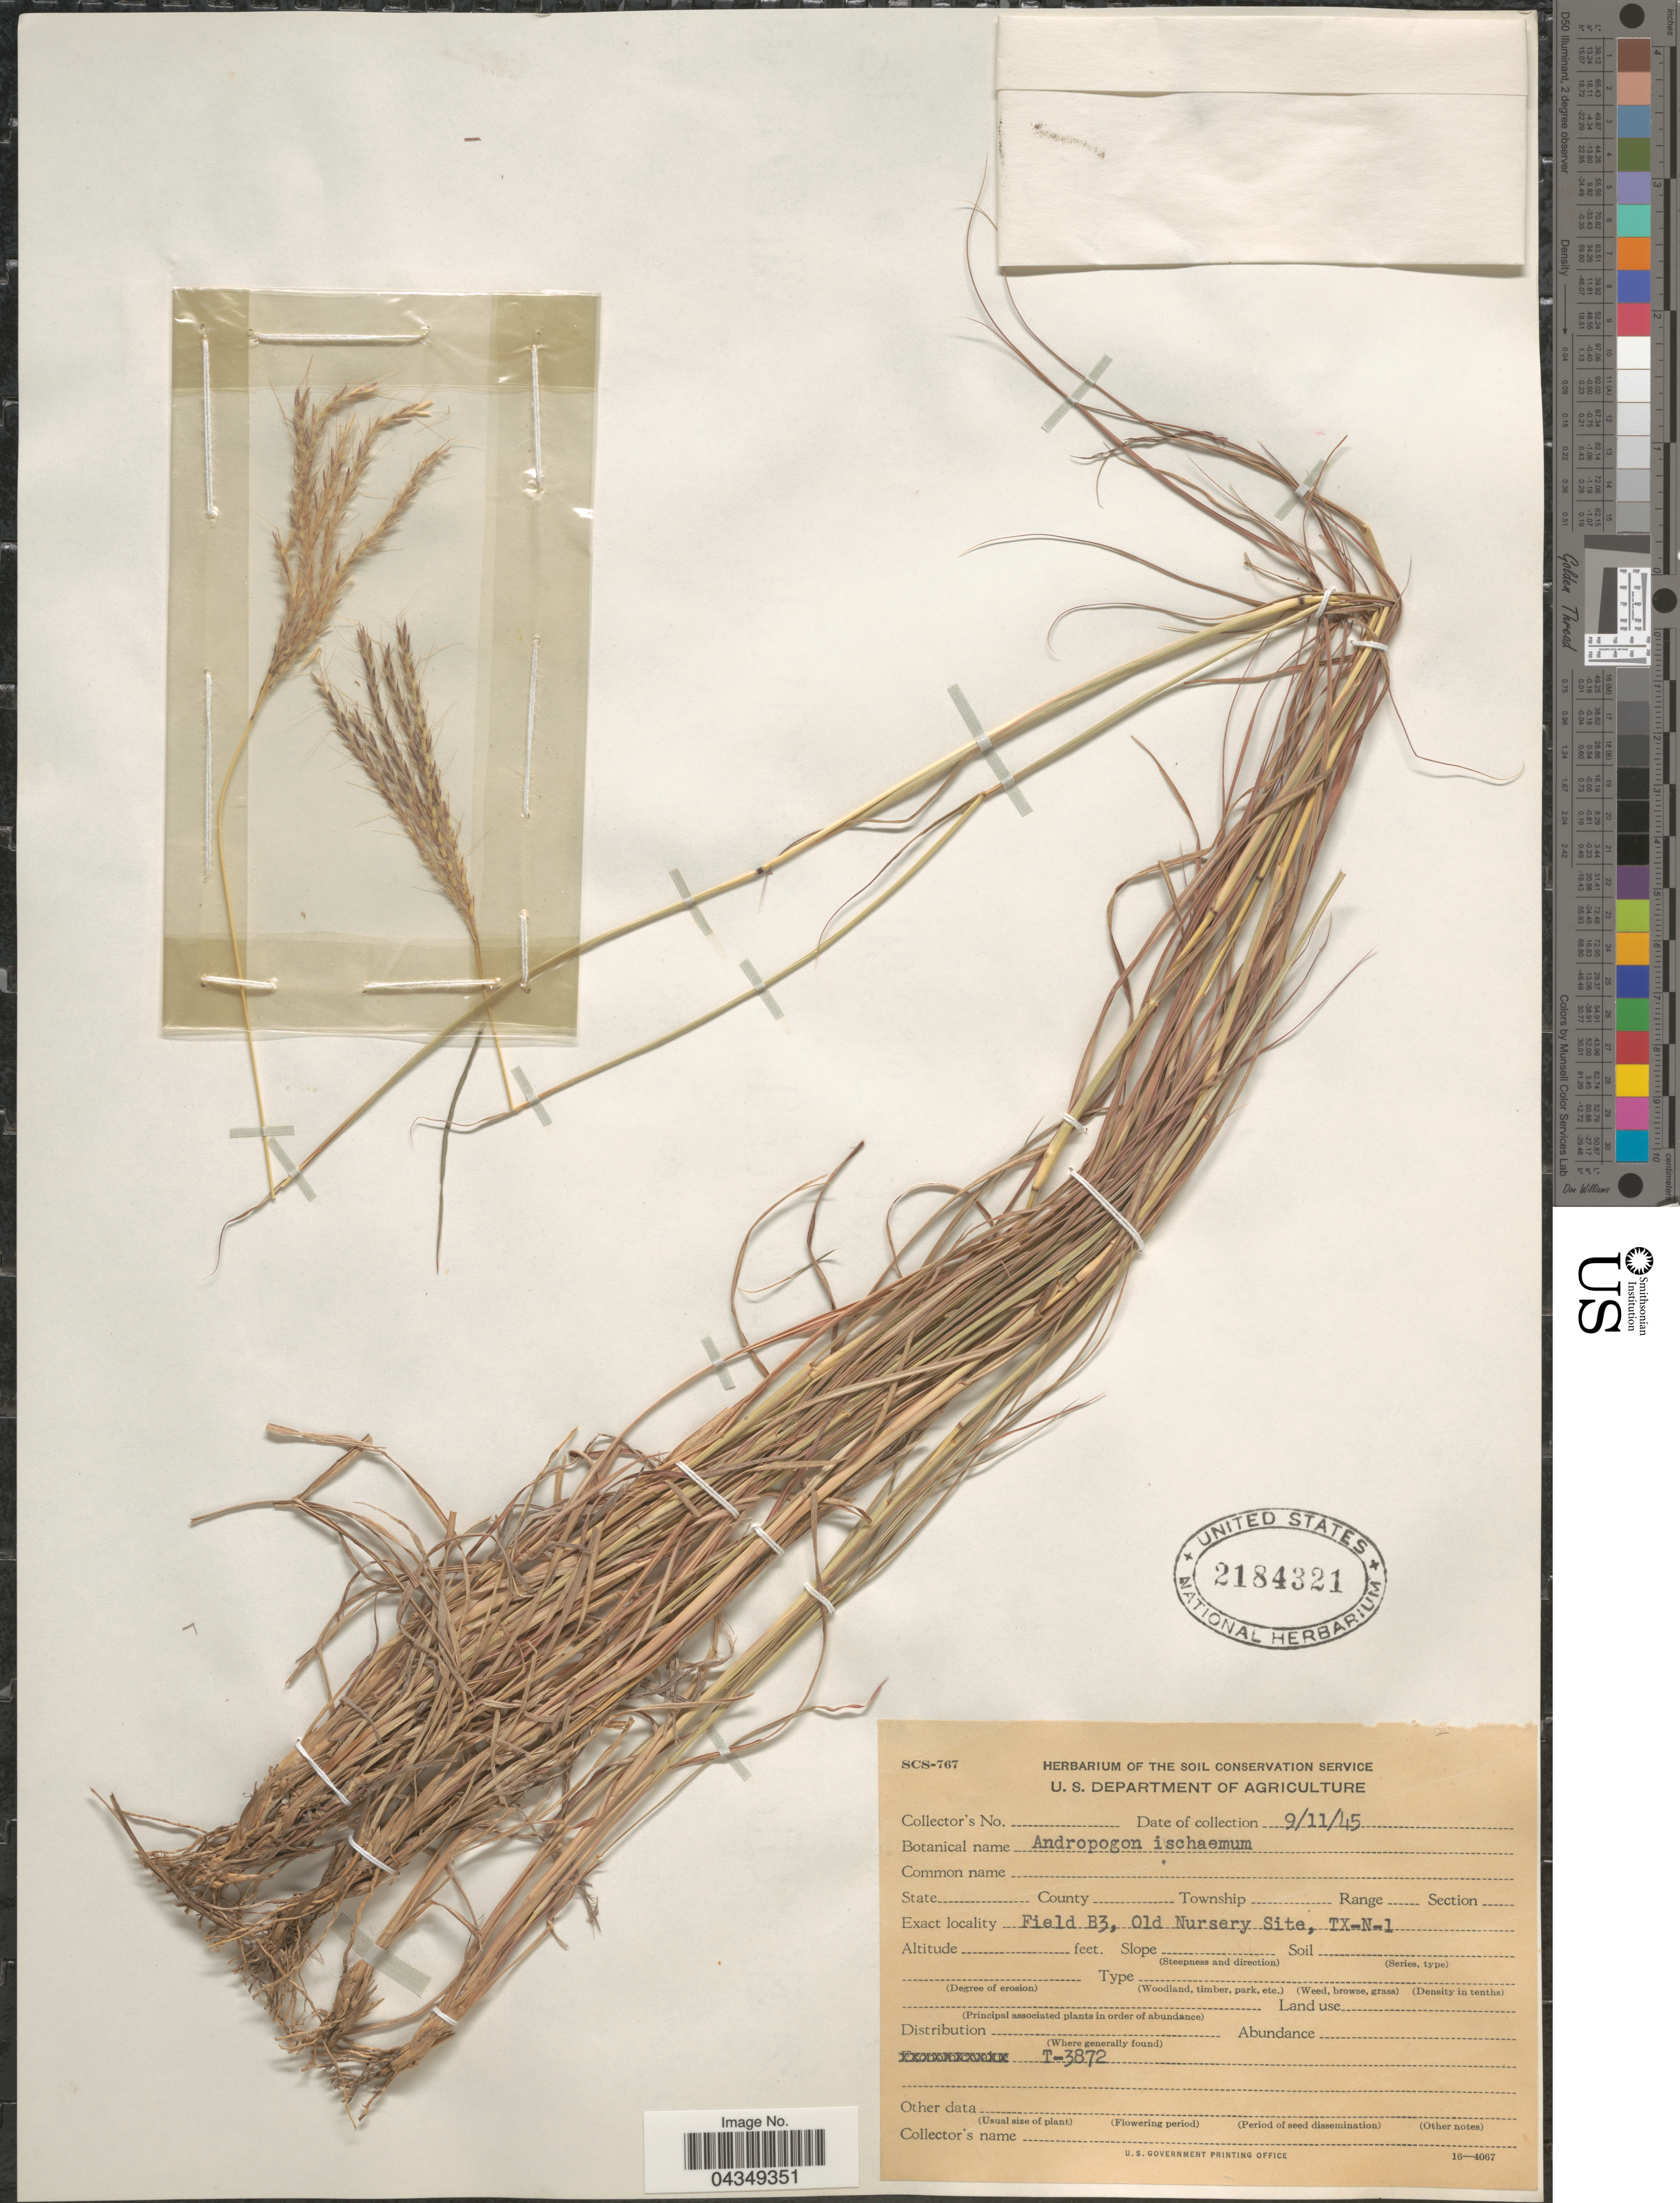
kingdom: Plantae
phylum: Tracheophyta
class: Liliopsida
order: Poales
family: Poaceae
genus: Bothriochloa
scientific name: Bothriochloa ischaemum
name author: (L.) Keng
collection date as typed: Transcribed d/m/y: 9/11/45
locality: Field B3, Old Nursery Site, TX-N-1.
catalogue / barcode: US 2184321